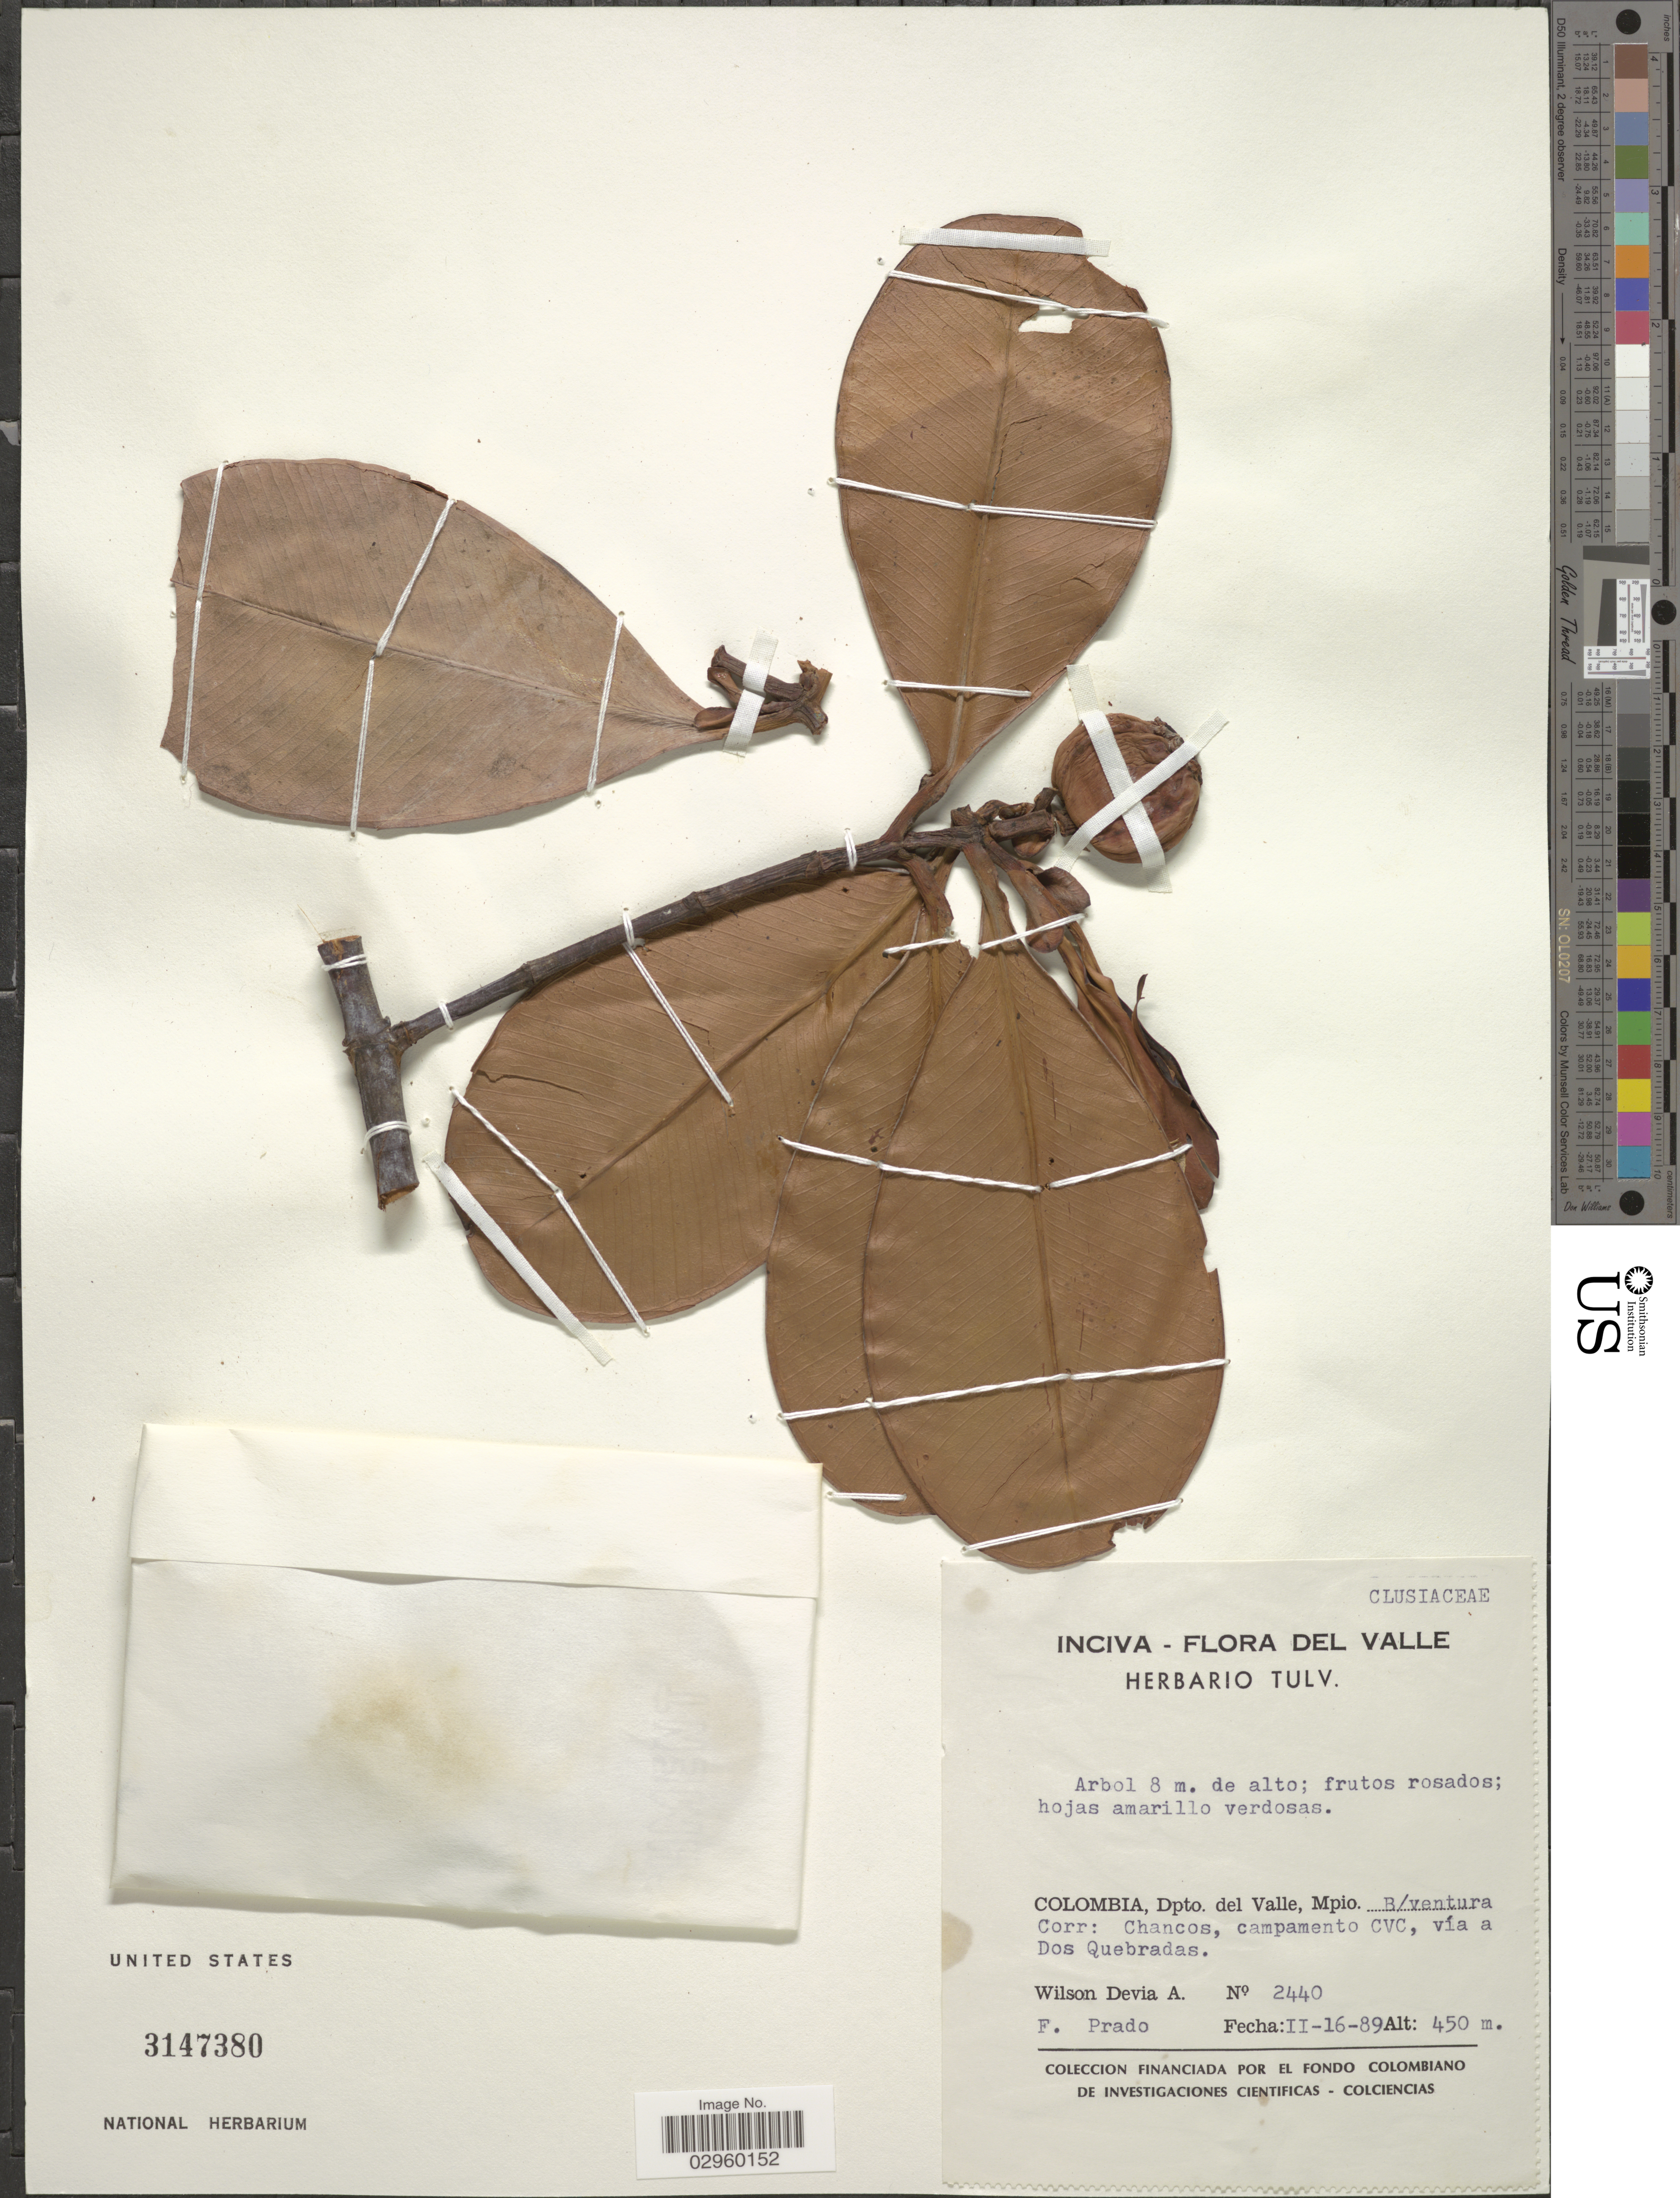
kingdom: Plantae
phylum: Tracheophyta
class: Magnoliopsida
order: Malpighiales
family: Clusiaceae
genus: Clusia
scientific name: Clusia sp.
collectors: W. Devia A. & F. Prado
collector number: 2440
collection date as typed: Transcribed d/m/y: 16/2/89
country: Colombia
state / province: Valle del Cauca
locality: Dpto. del Valle, Mpio. B/ventura, Corr: Chancos, campamento CVC, vía a Dos Quebradas.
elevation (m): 450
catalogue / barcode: US 3147380